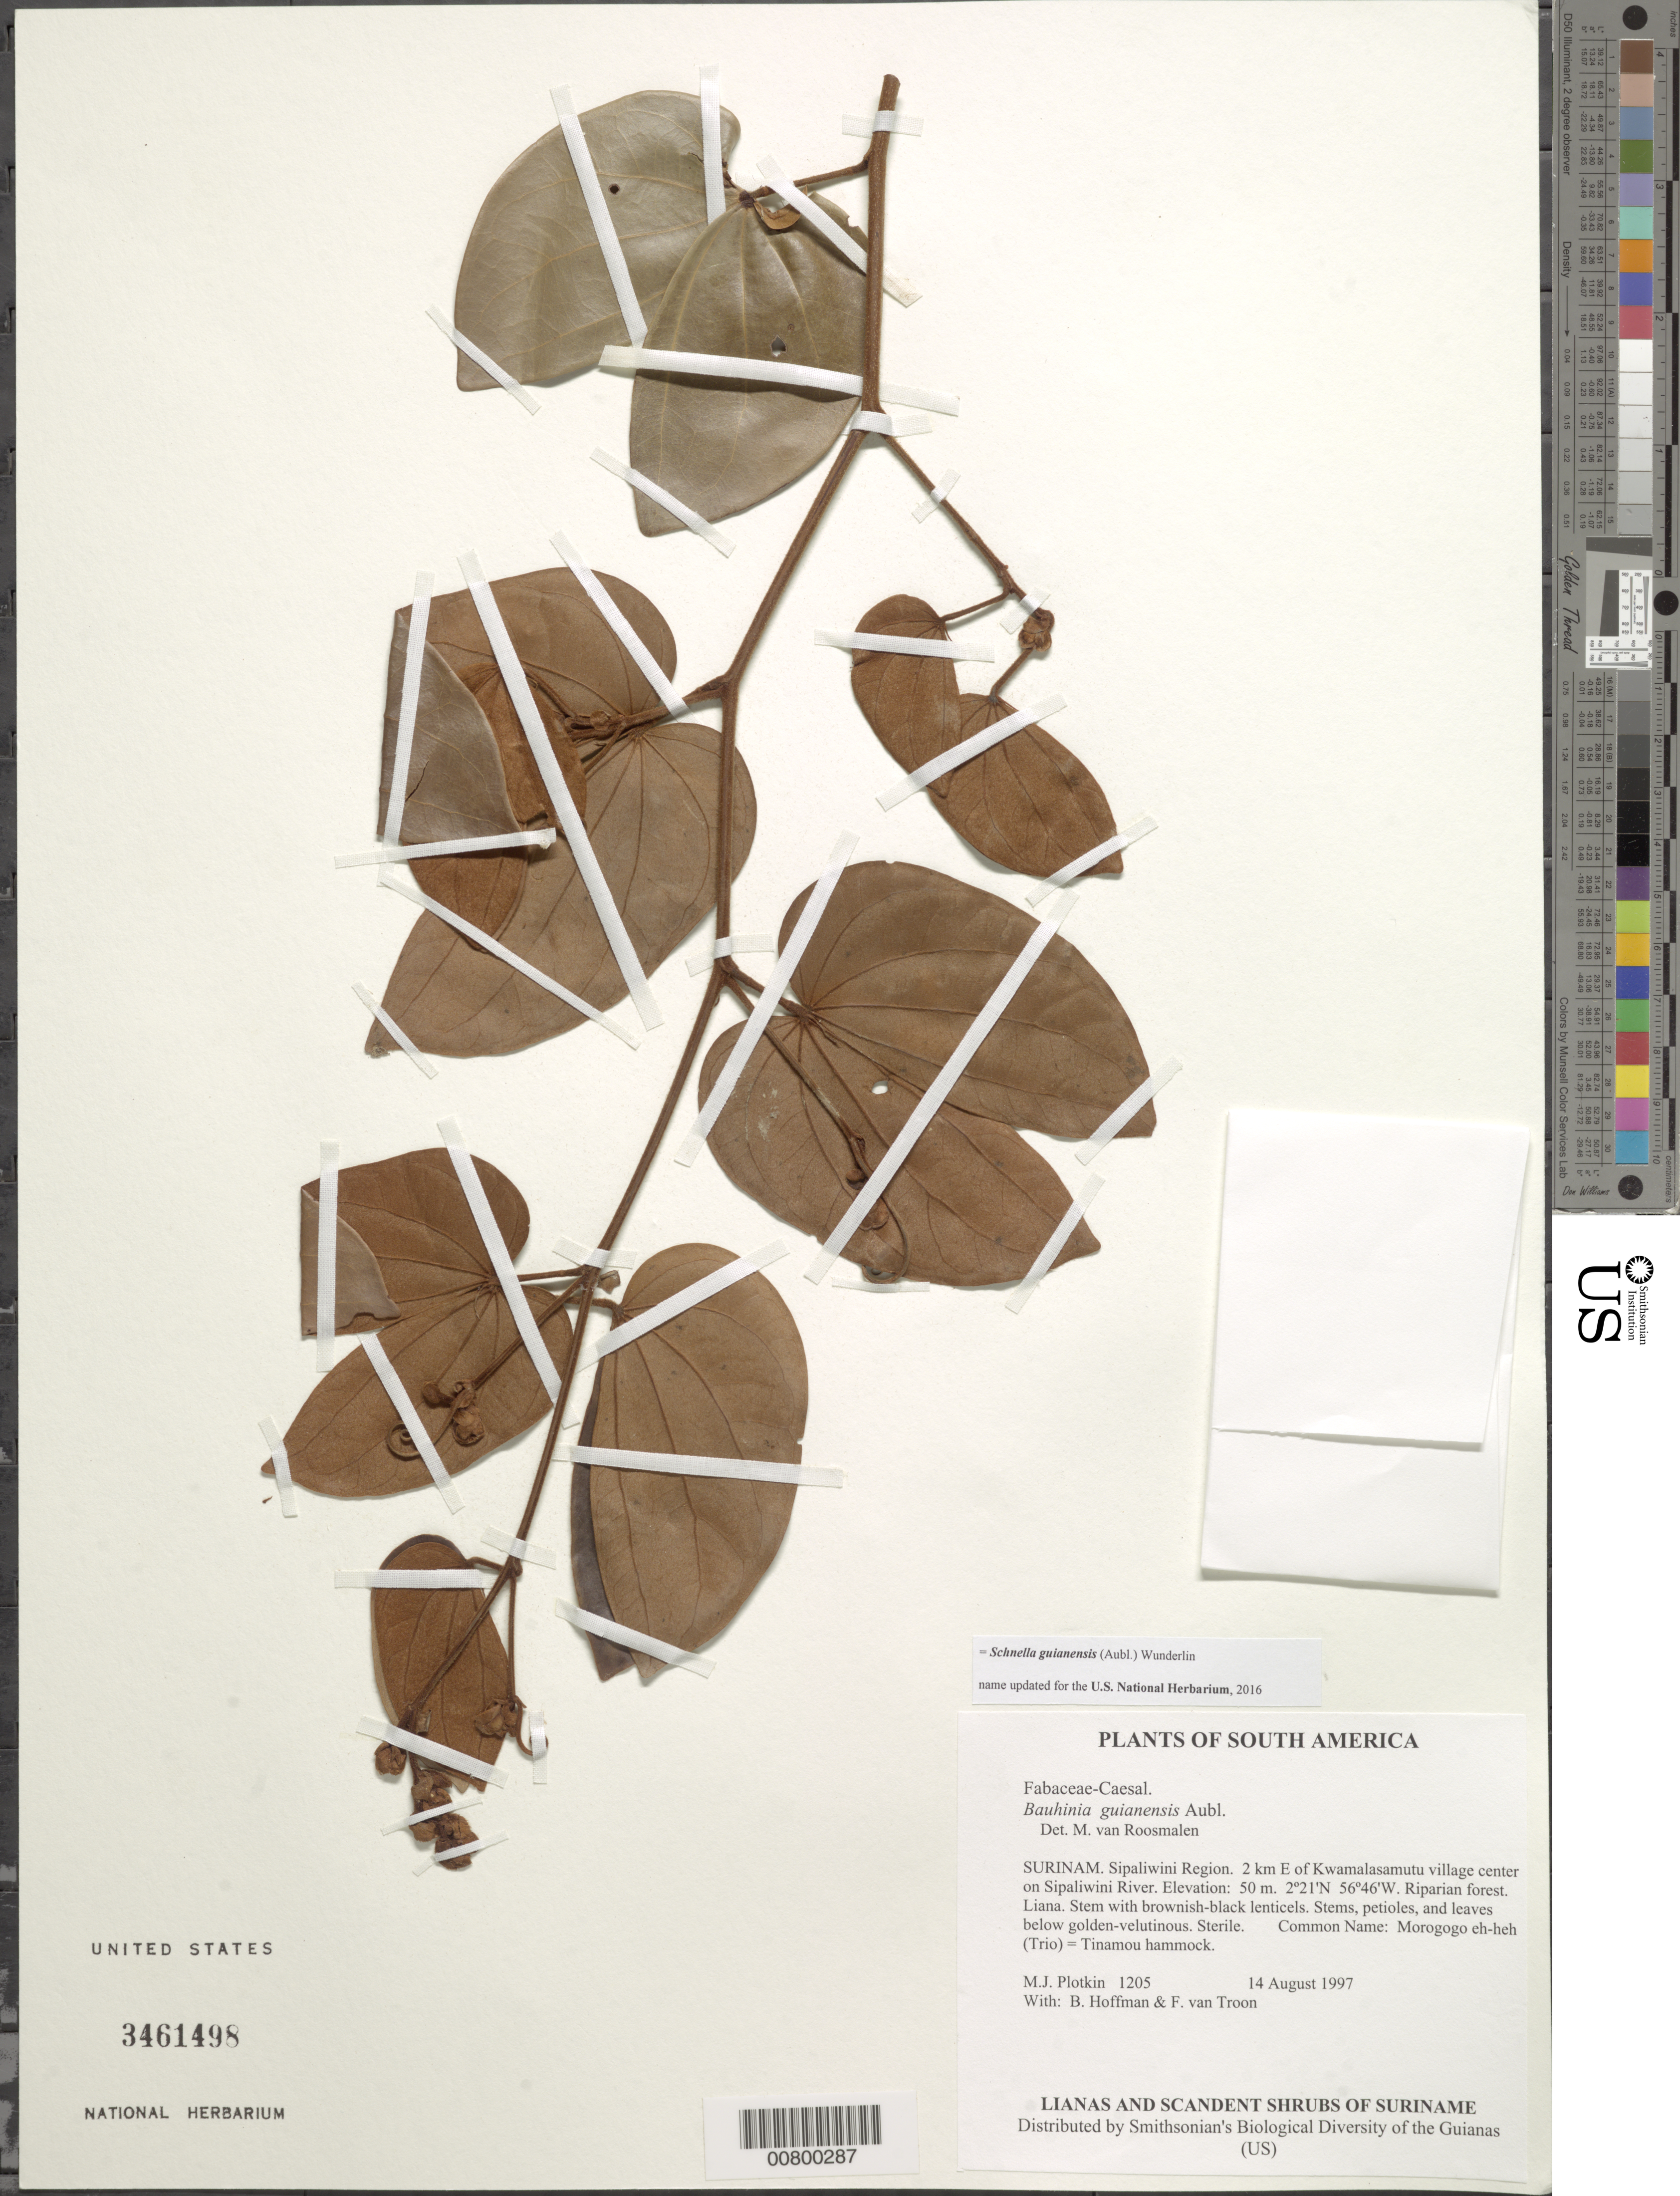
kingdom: Plantae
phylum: Tracheophyta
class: Magnoliopsida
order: Fabales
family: Fabaceae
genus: Schnella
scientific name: Schnella guianensis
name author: (Aubl.) Wunderlin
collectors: M. Plotkin, B. Hoffman, M. Van Roosmalen & F. Van Troon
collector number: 1205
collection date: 1997-08-14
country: Suriname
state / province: Sipaliwini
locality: Sipaliwin Region. 2 km E of Kwamalasamutu village Centre on Sipaliwini River.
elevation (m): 50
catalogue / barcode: US 3461498